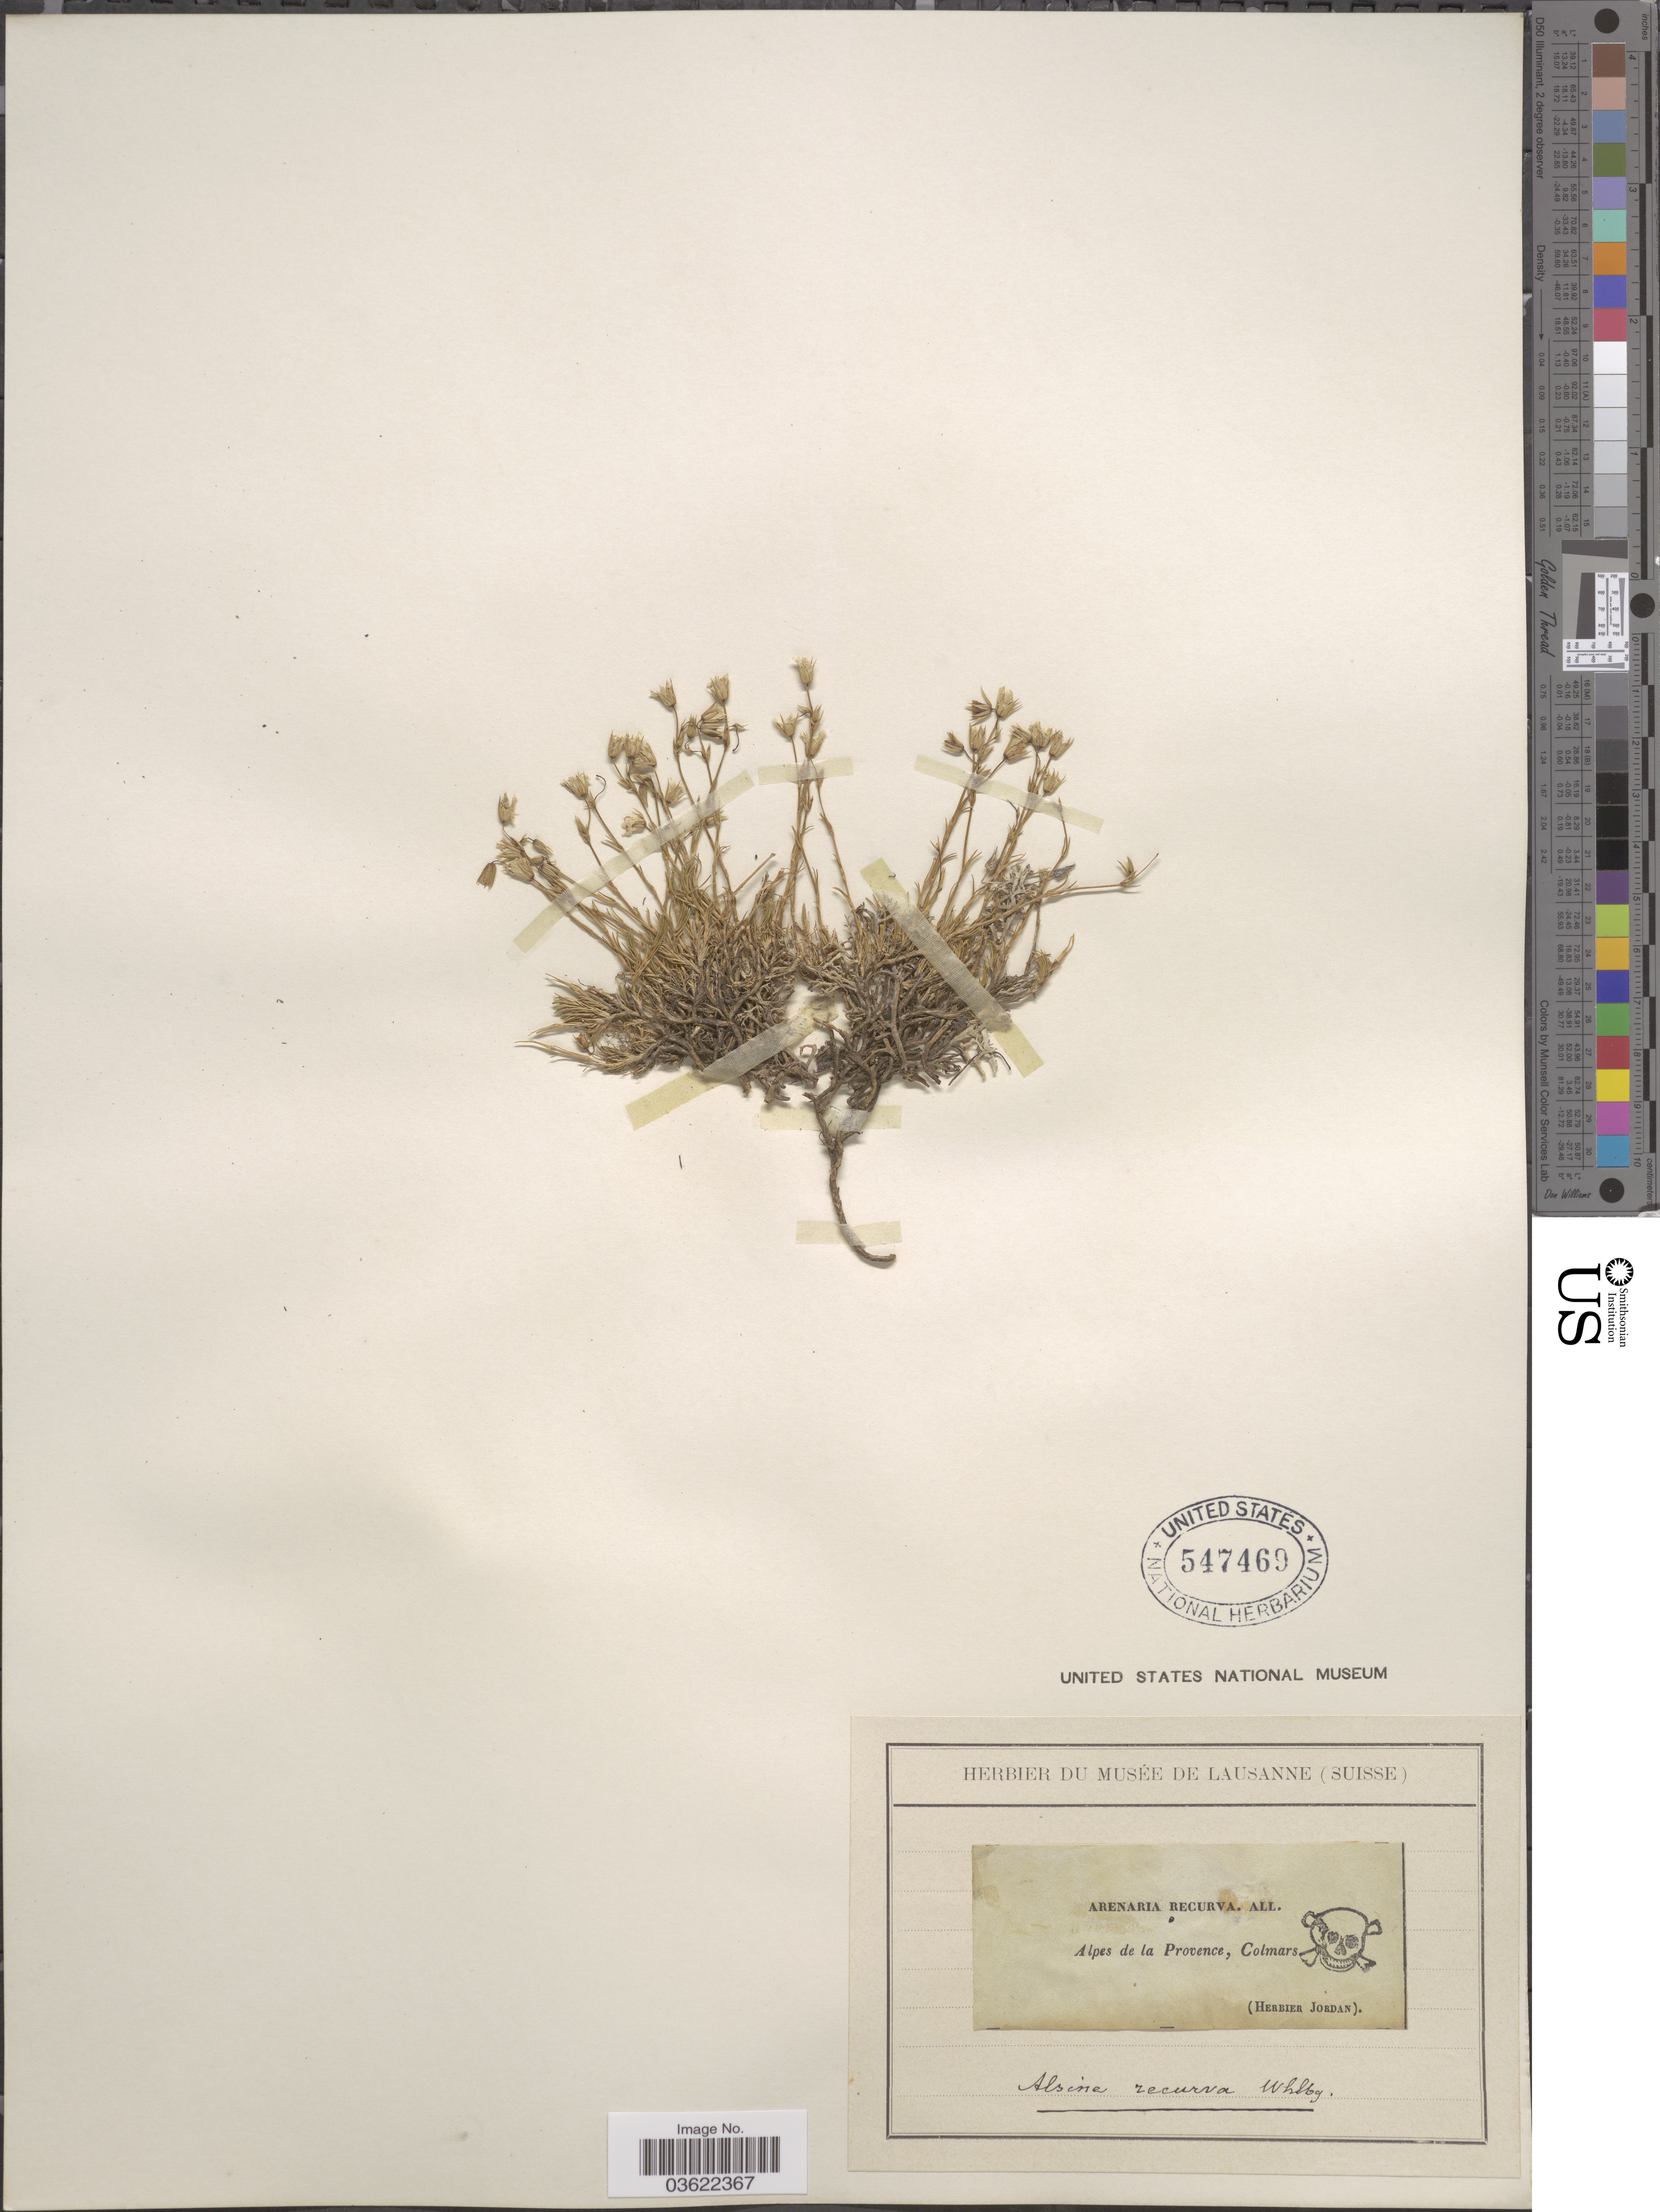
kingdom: Plantae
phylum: Tracheophyta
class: Magnoliopsida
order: Caryophyllales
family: Caryophyllaceae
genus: Arenaria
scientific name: Arenaria recurva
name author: All.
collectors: ex herb. Jordan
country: Switzerland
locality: Alpes de la Provence, Colmars.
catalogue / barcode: US 547469